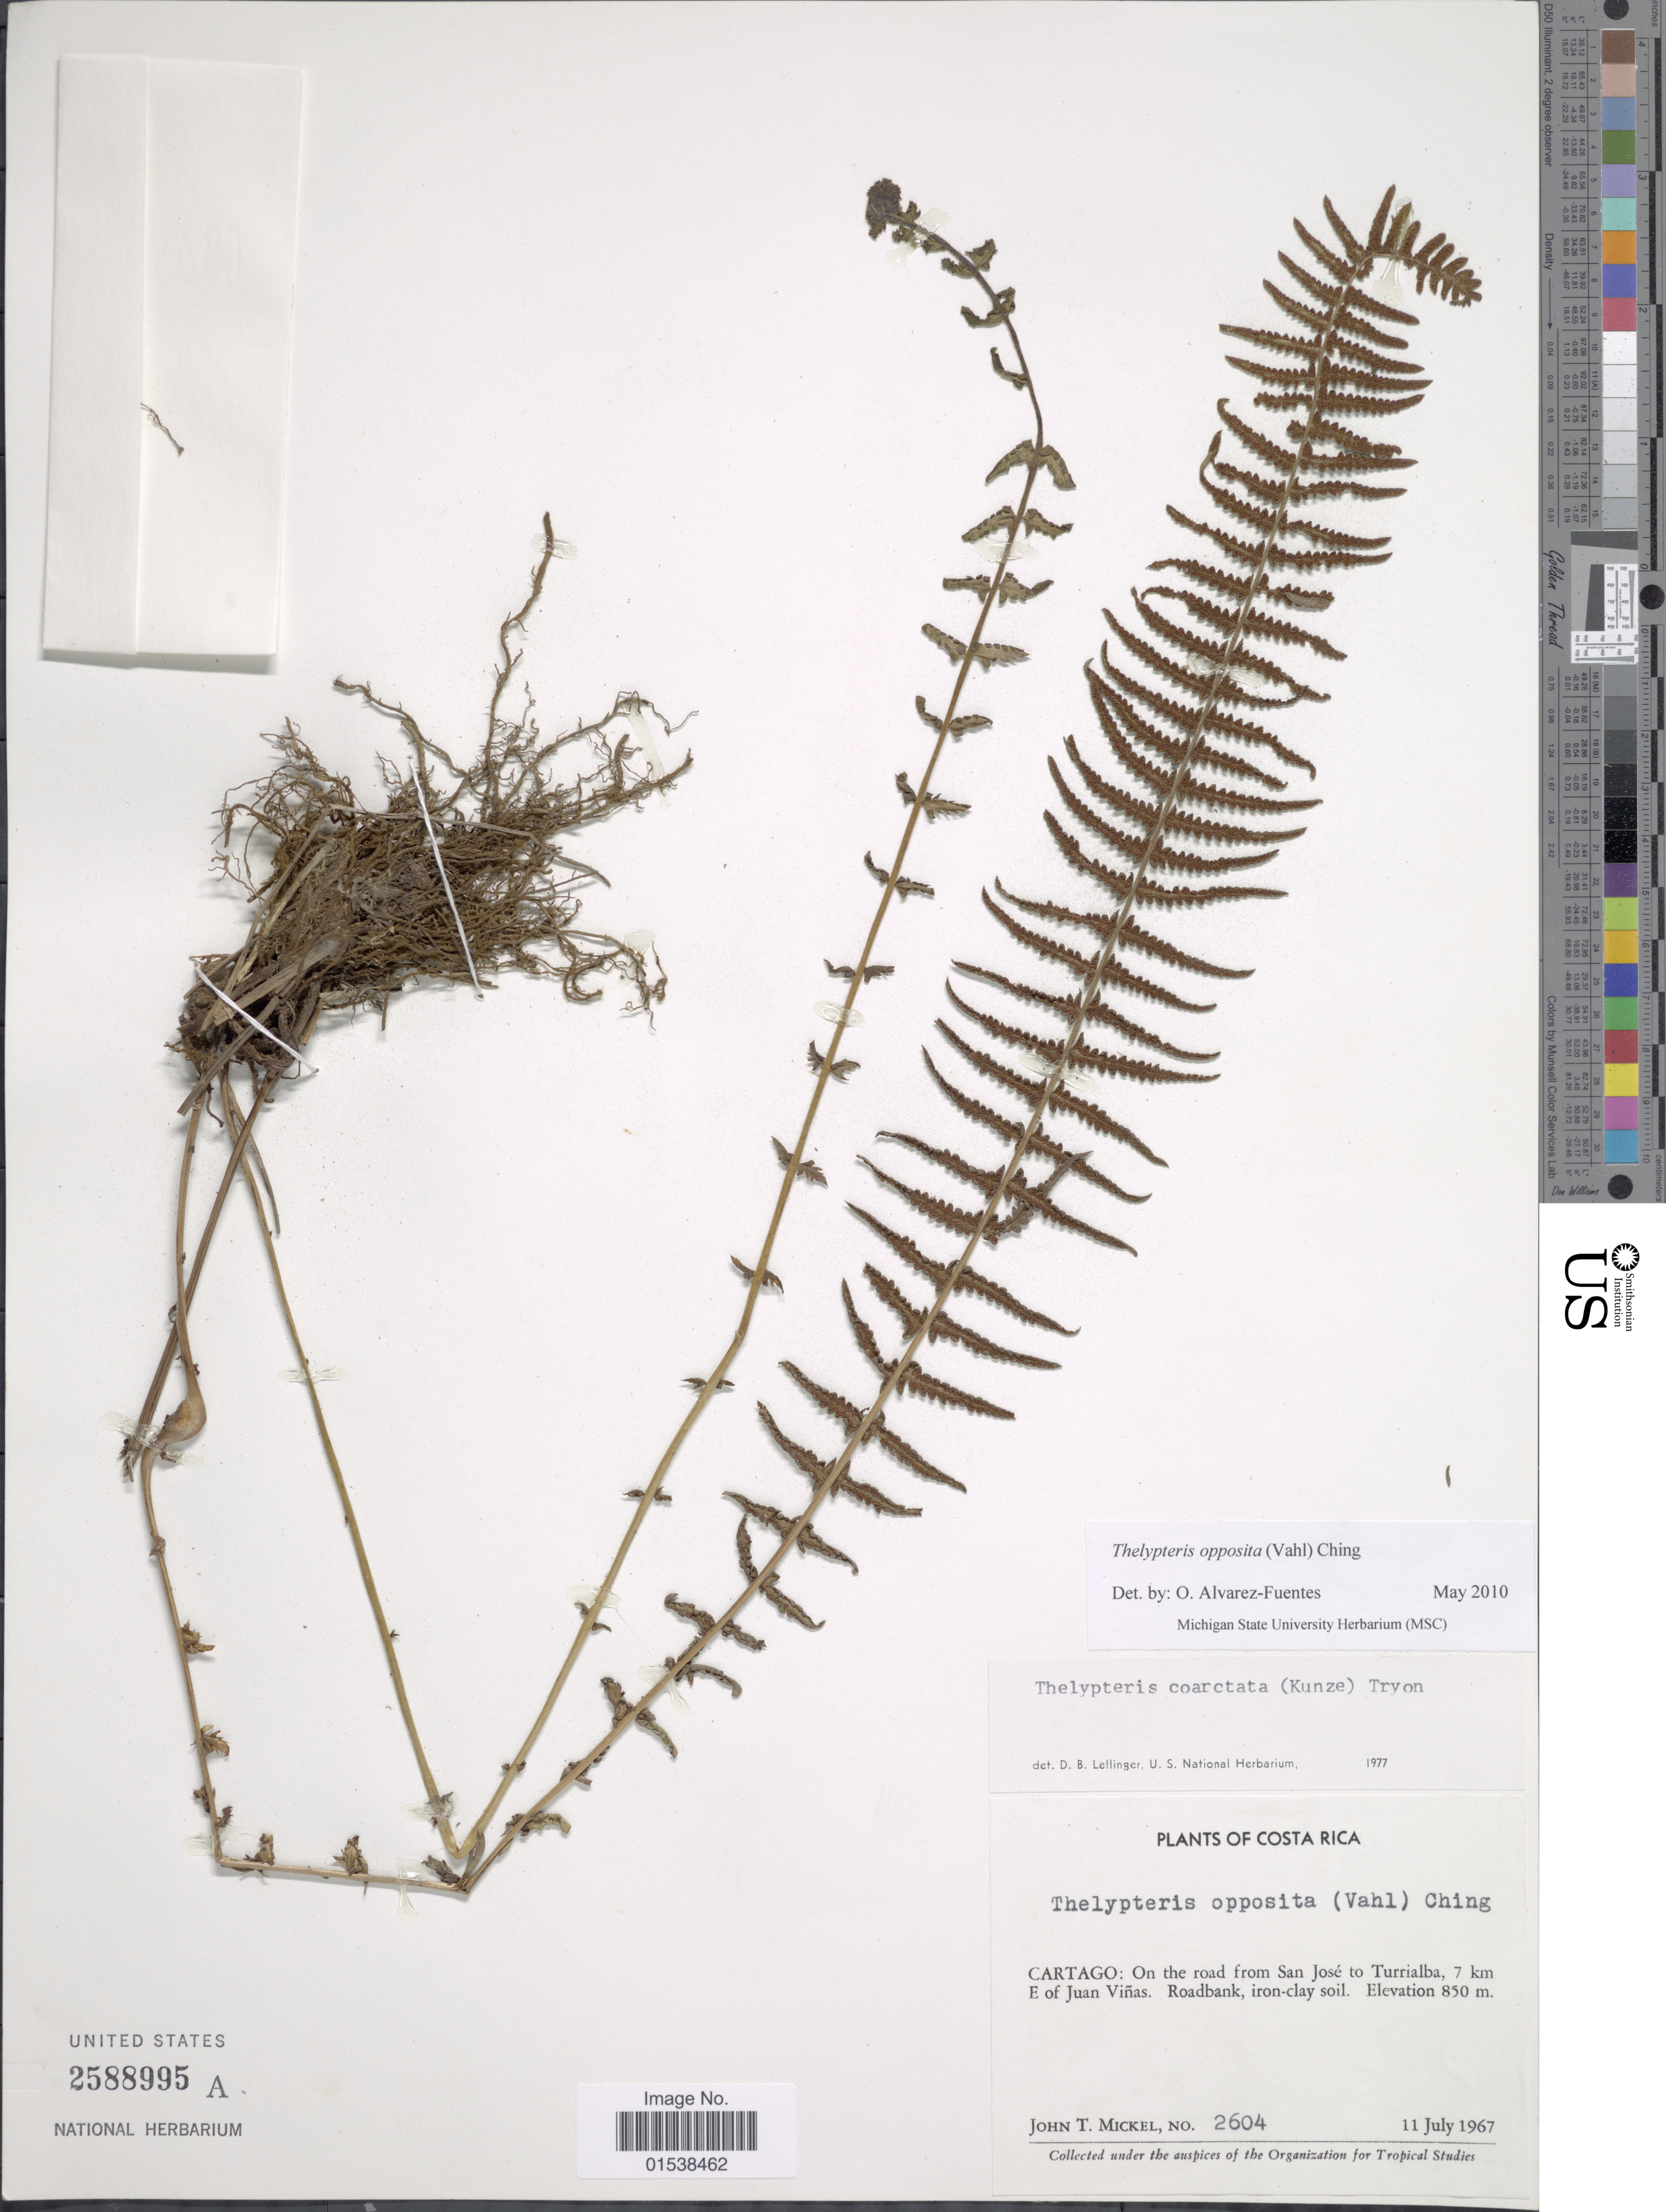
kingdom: Plantae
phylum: Tracheophyta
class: Polypodiopsida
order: Polypodiales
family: Thelypteridaceae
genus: Amauropelta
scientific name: Amauropelta opposita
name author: (Vahl) Pic. Serm.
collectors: J. T. Mickel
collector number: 2604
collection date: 1967-07-11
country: Costa Rica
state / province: Cartago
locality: Cartago: on the road from San Jose to Turrialba, 7 km E of Juan Vinas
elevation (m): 850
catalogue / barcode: US 2588995A